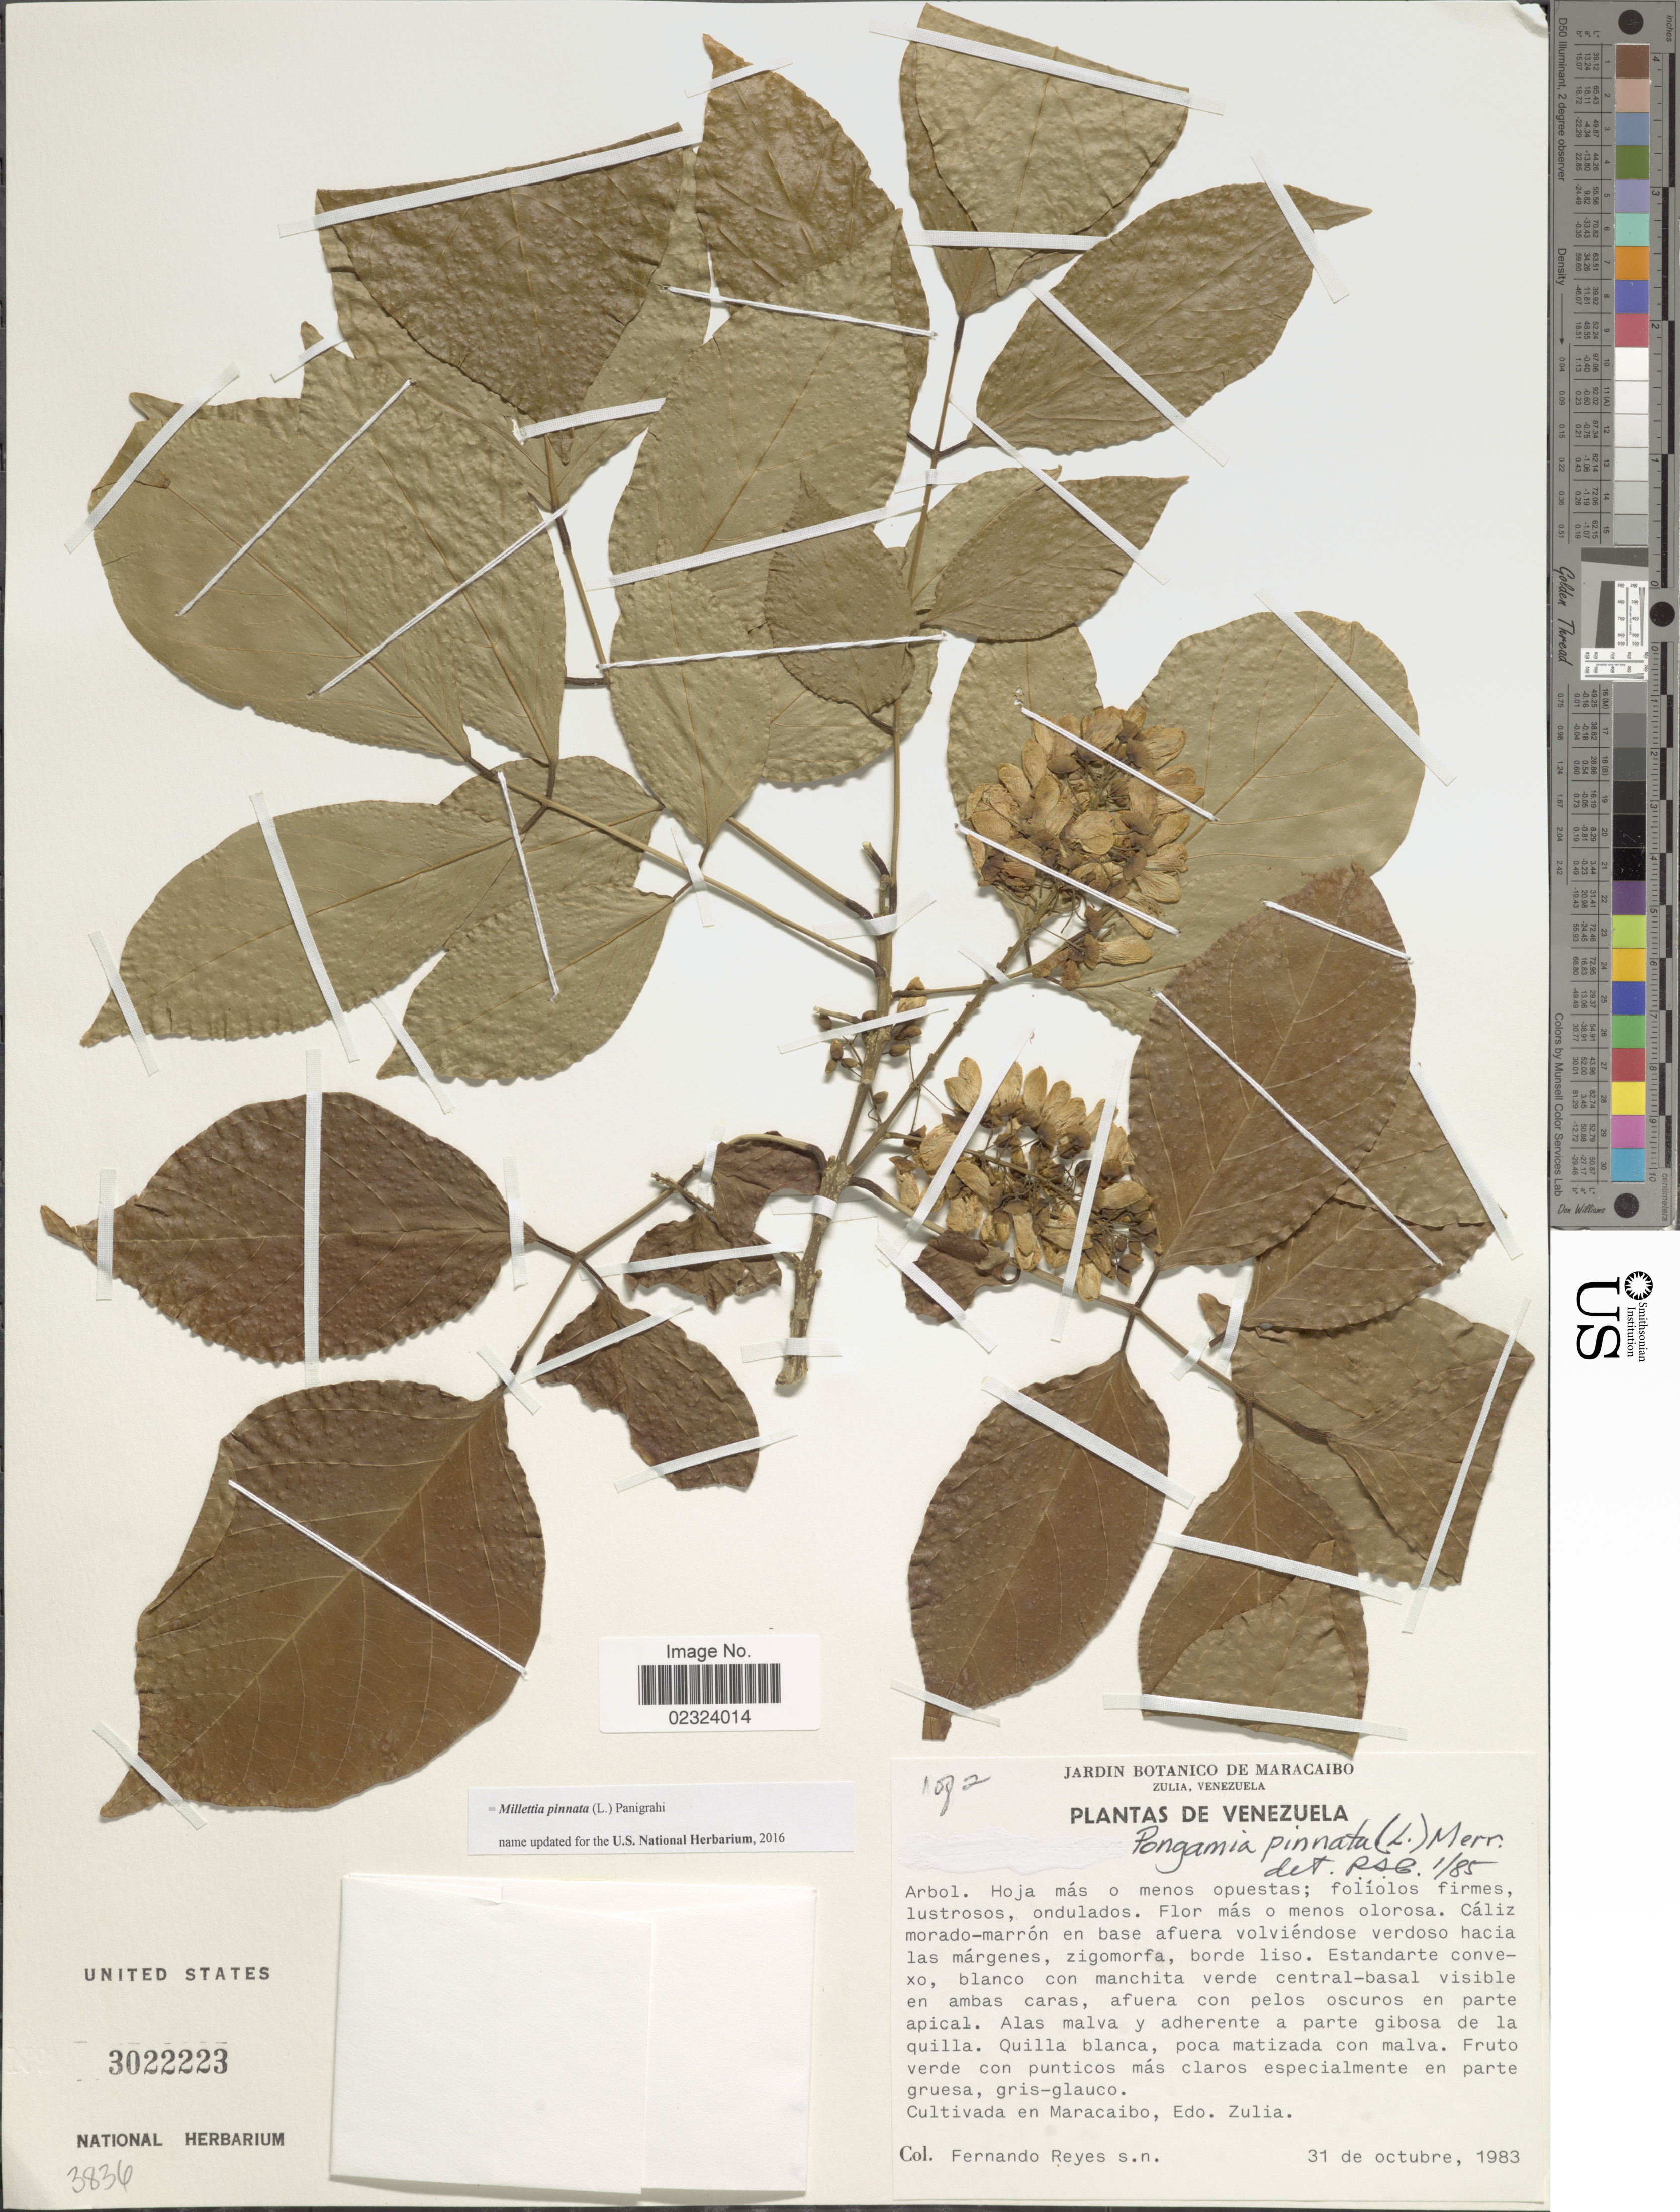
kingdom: Plantae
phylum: Tracheophyta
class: Magnoliopsida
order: Fabales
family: Fabaceae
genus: Millettia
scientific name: Millettia sp.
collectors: F. Reyes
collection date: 1983-10-31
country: Venezuela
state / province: Zulia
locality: Cultivated en Maracaibo, Edo. Zulia.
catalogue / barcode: US 3022223